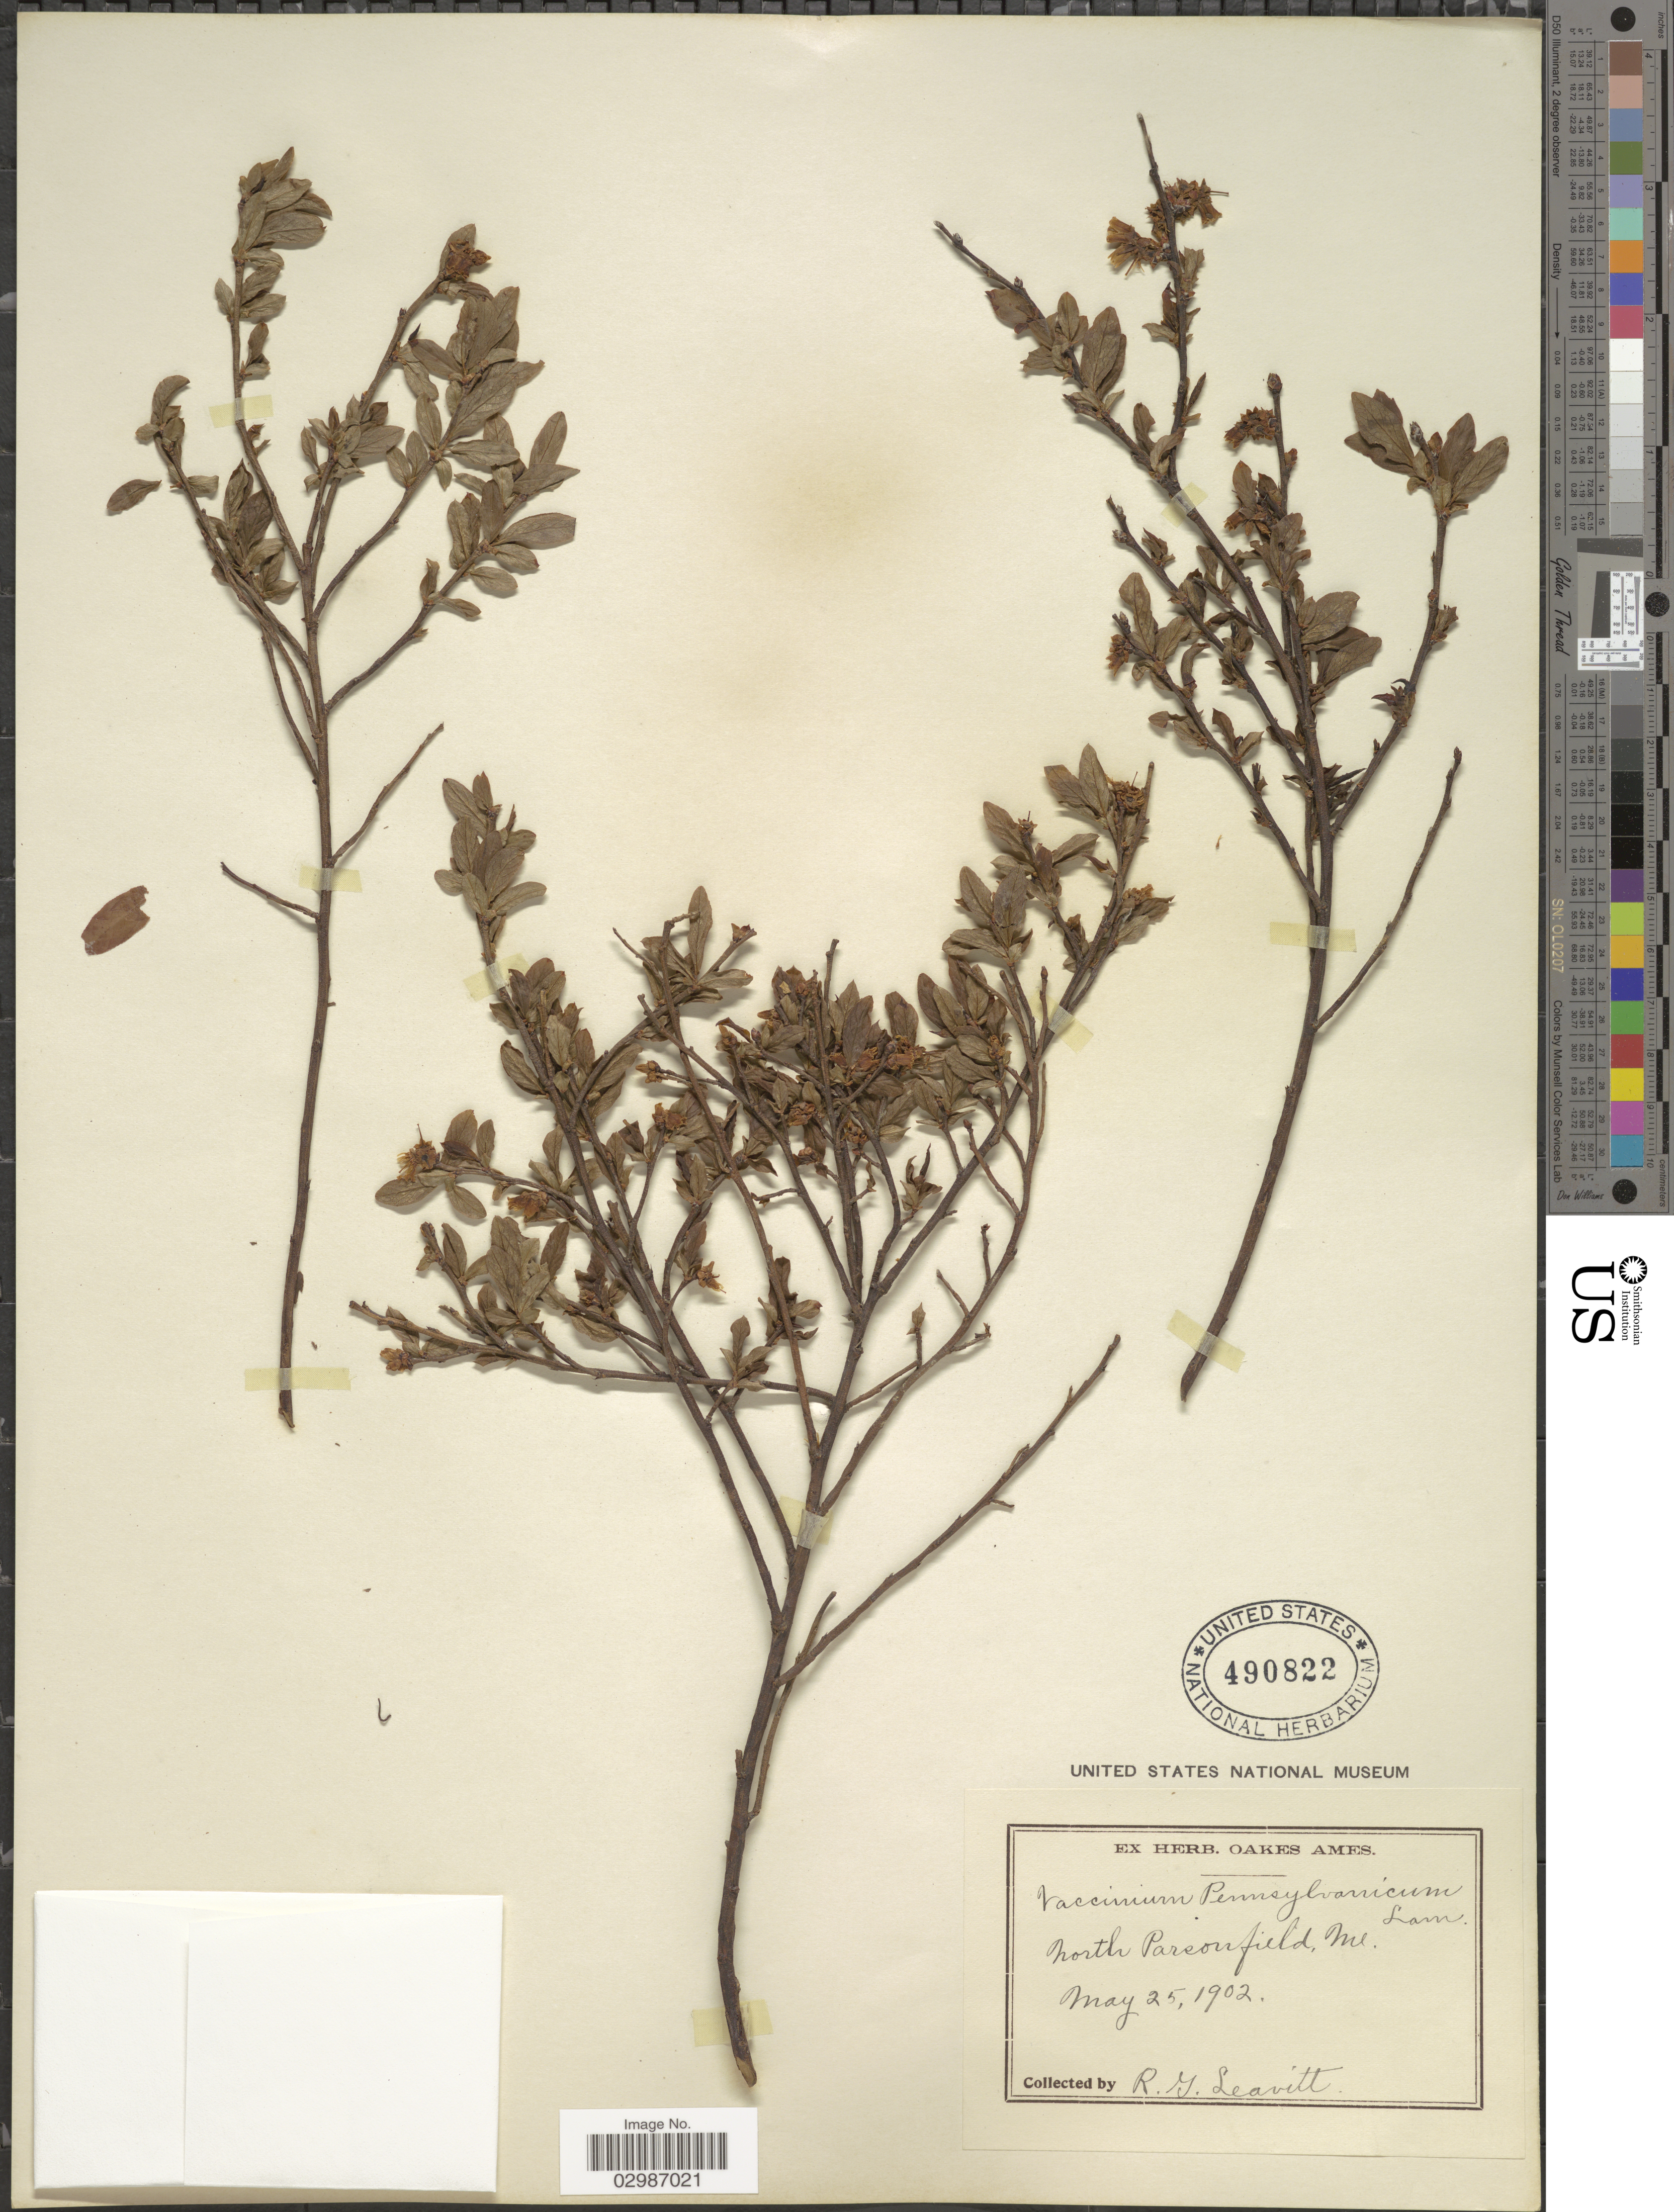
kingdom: Plantae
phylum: Tracheophyta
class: Magnoliopsida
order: Ericales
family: Ericaceae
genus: Vaccinium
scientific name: Vaccinium angustifolium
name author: Aiton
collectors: R. G. Leavitt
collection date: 1902-05-25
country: United States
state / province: Maine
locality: North Parsonfield, Me.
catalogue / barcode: US 490822